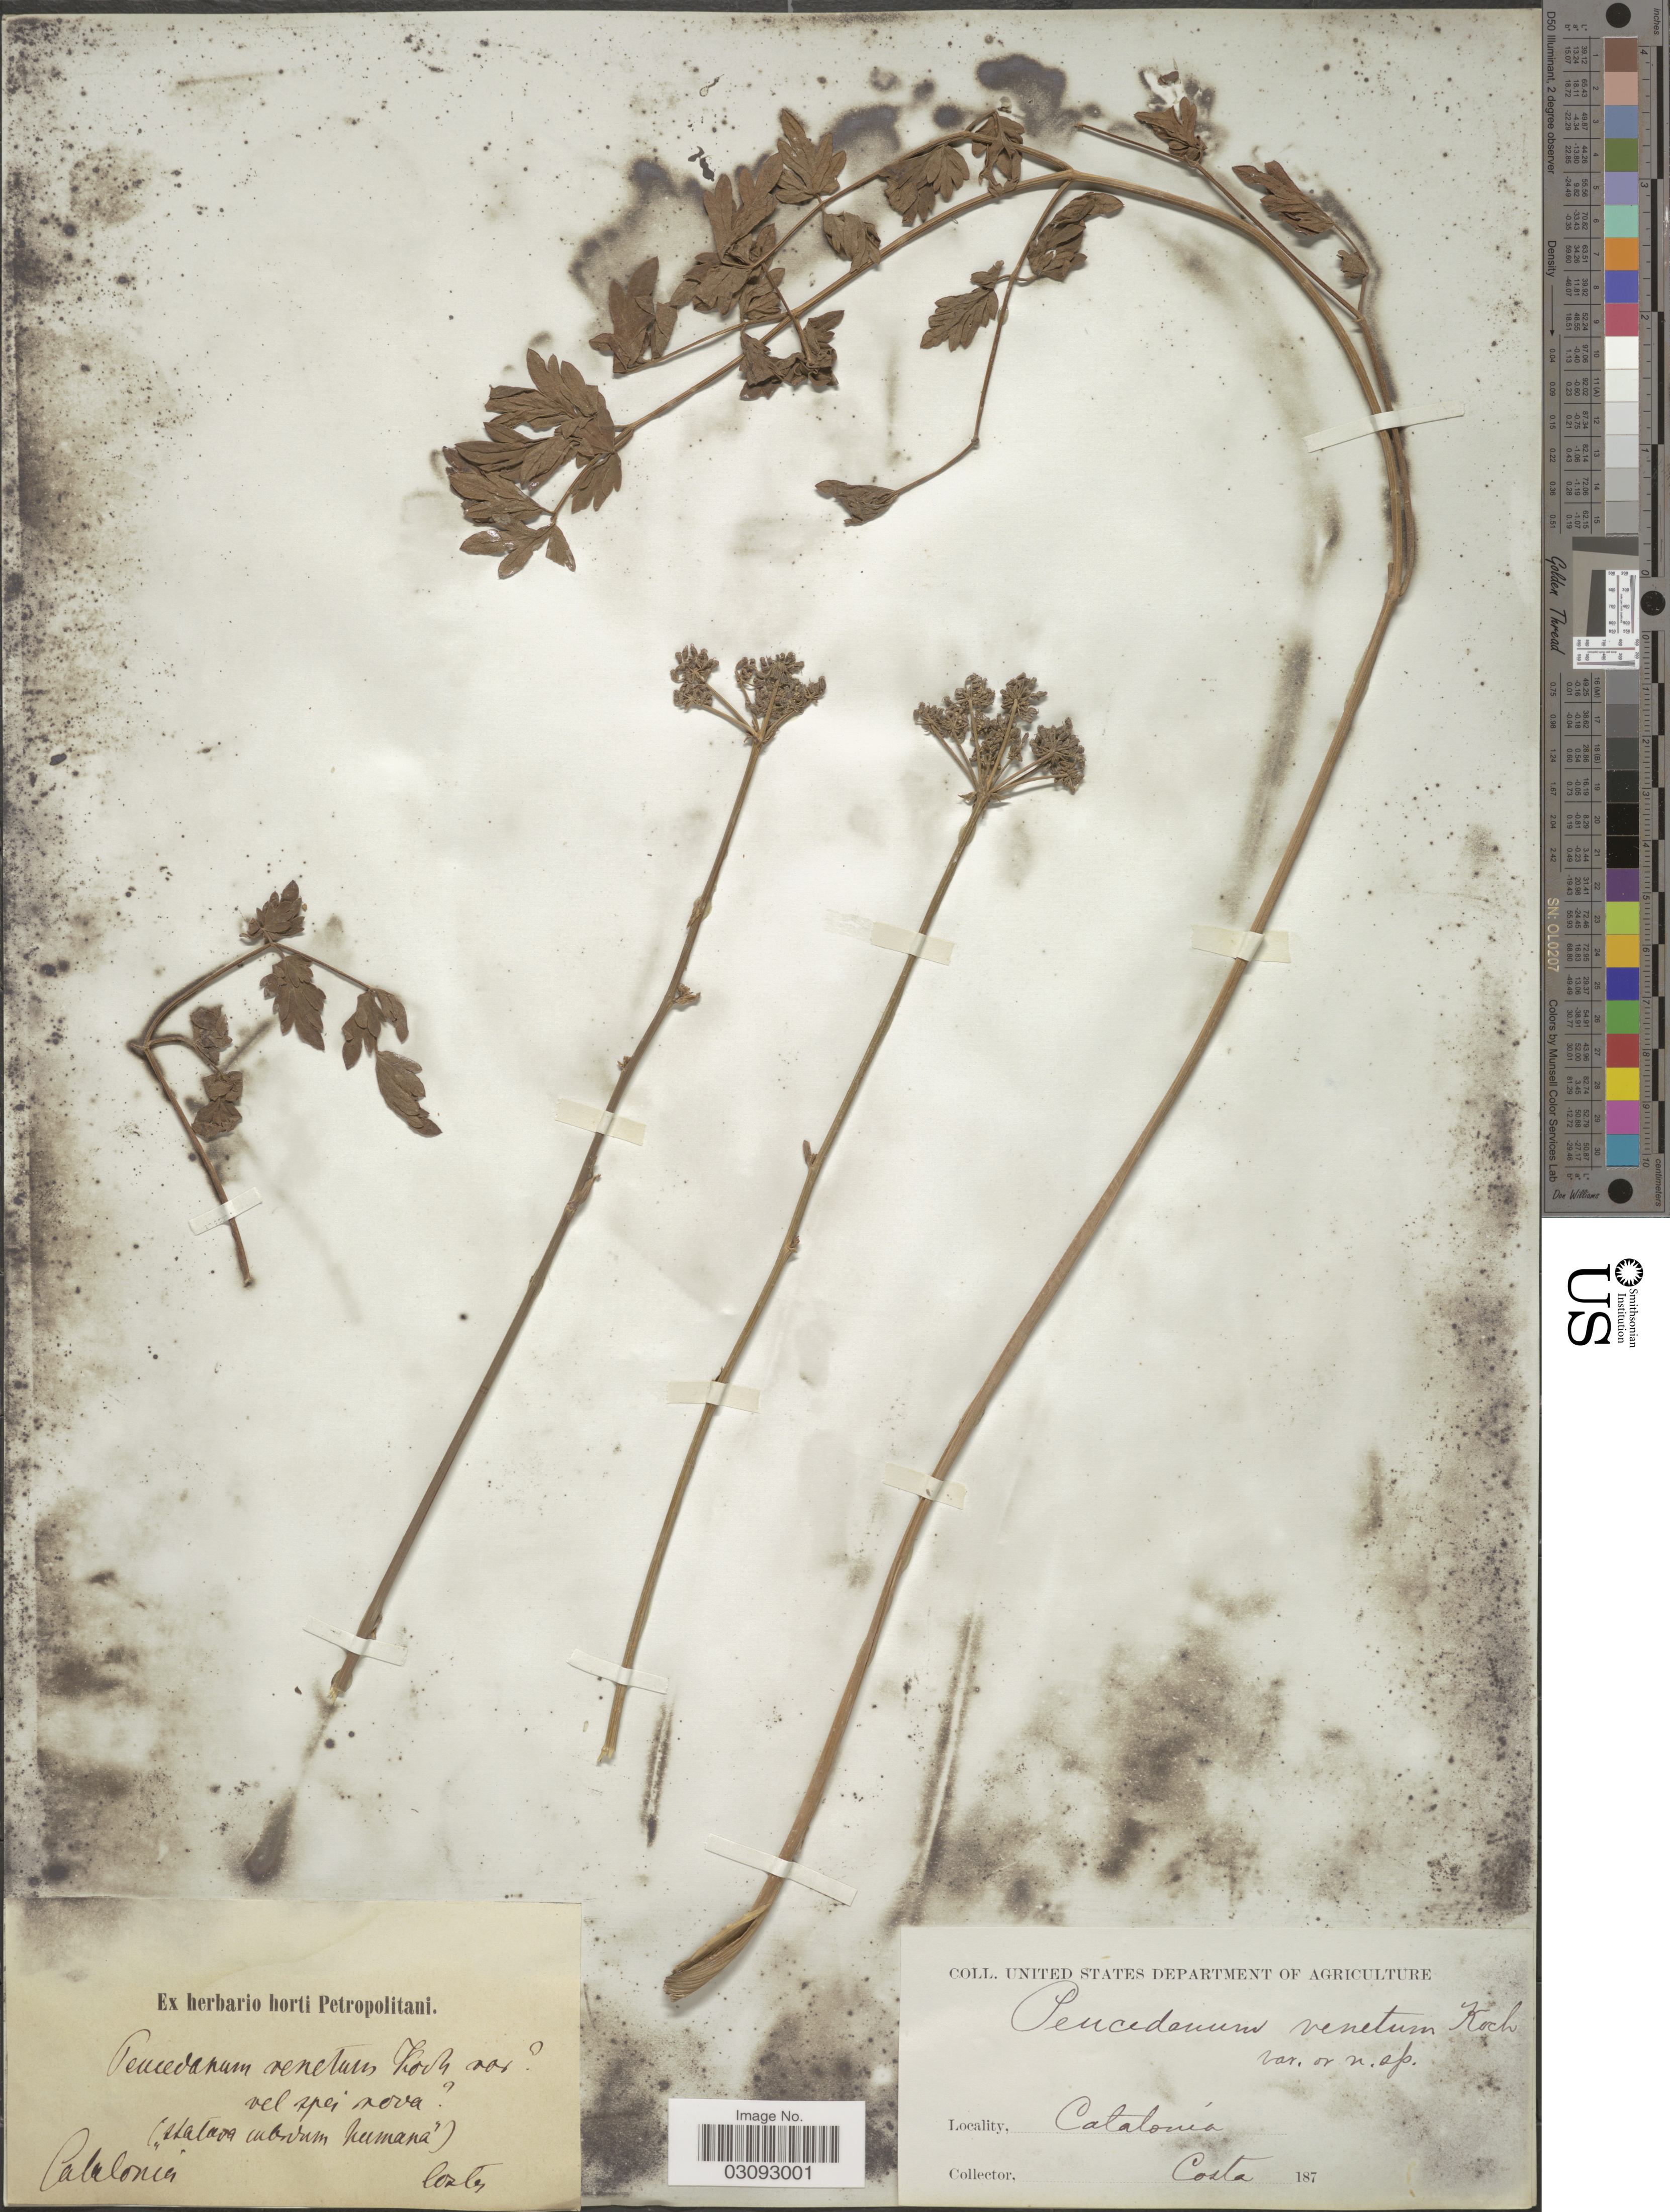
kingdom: Plantae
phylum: Tracheophyta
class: Magnoliopsida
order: Apiales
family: Apiaceae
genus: Peucedanum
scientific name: Peucedanum venetum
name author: W.D.J. Koch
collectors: -. Costa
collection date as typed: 187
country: Spain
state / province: Catalunya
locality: Catalonia.